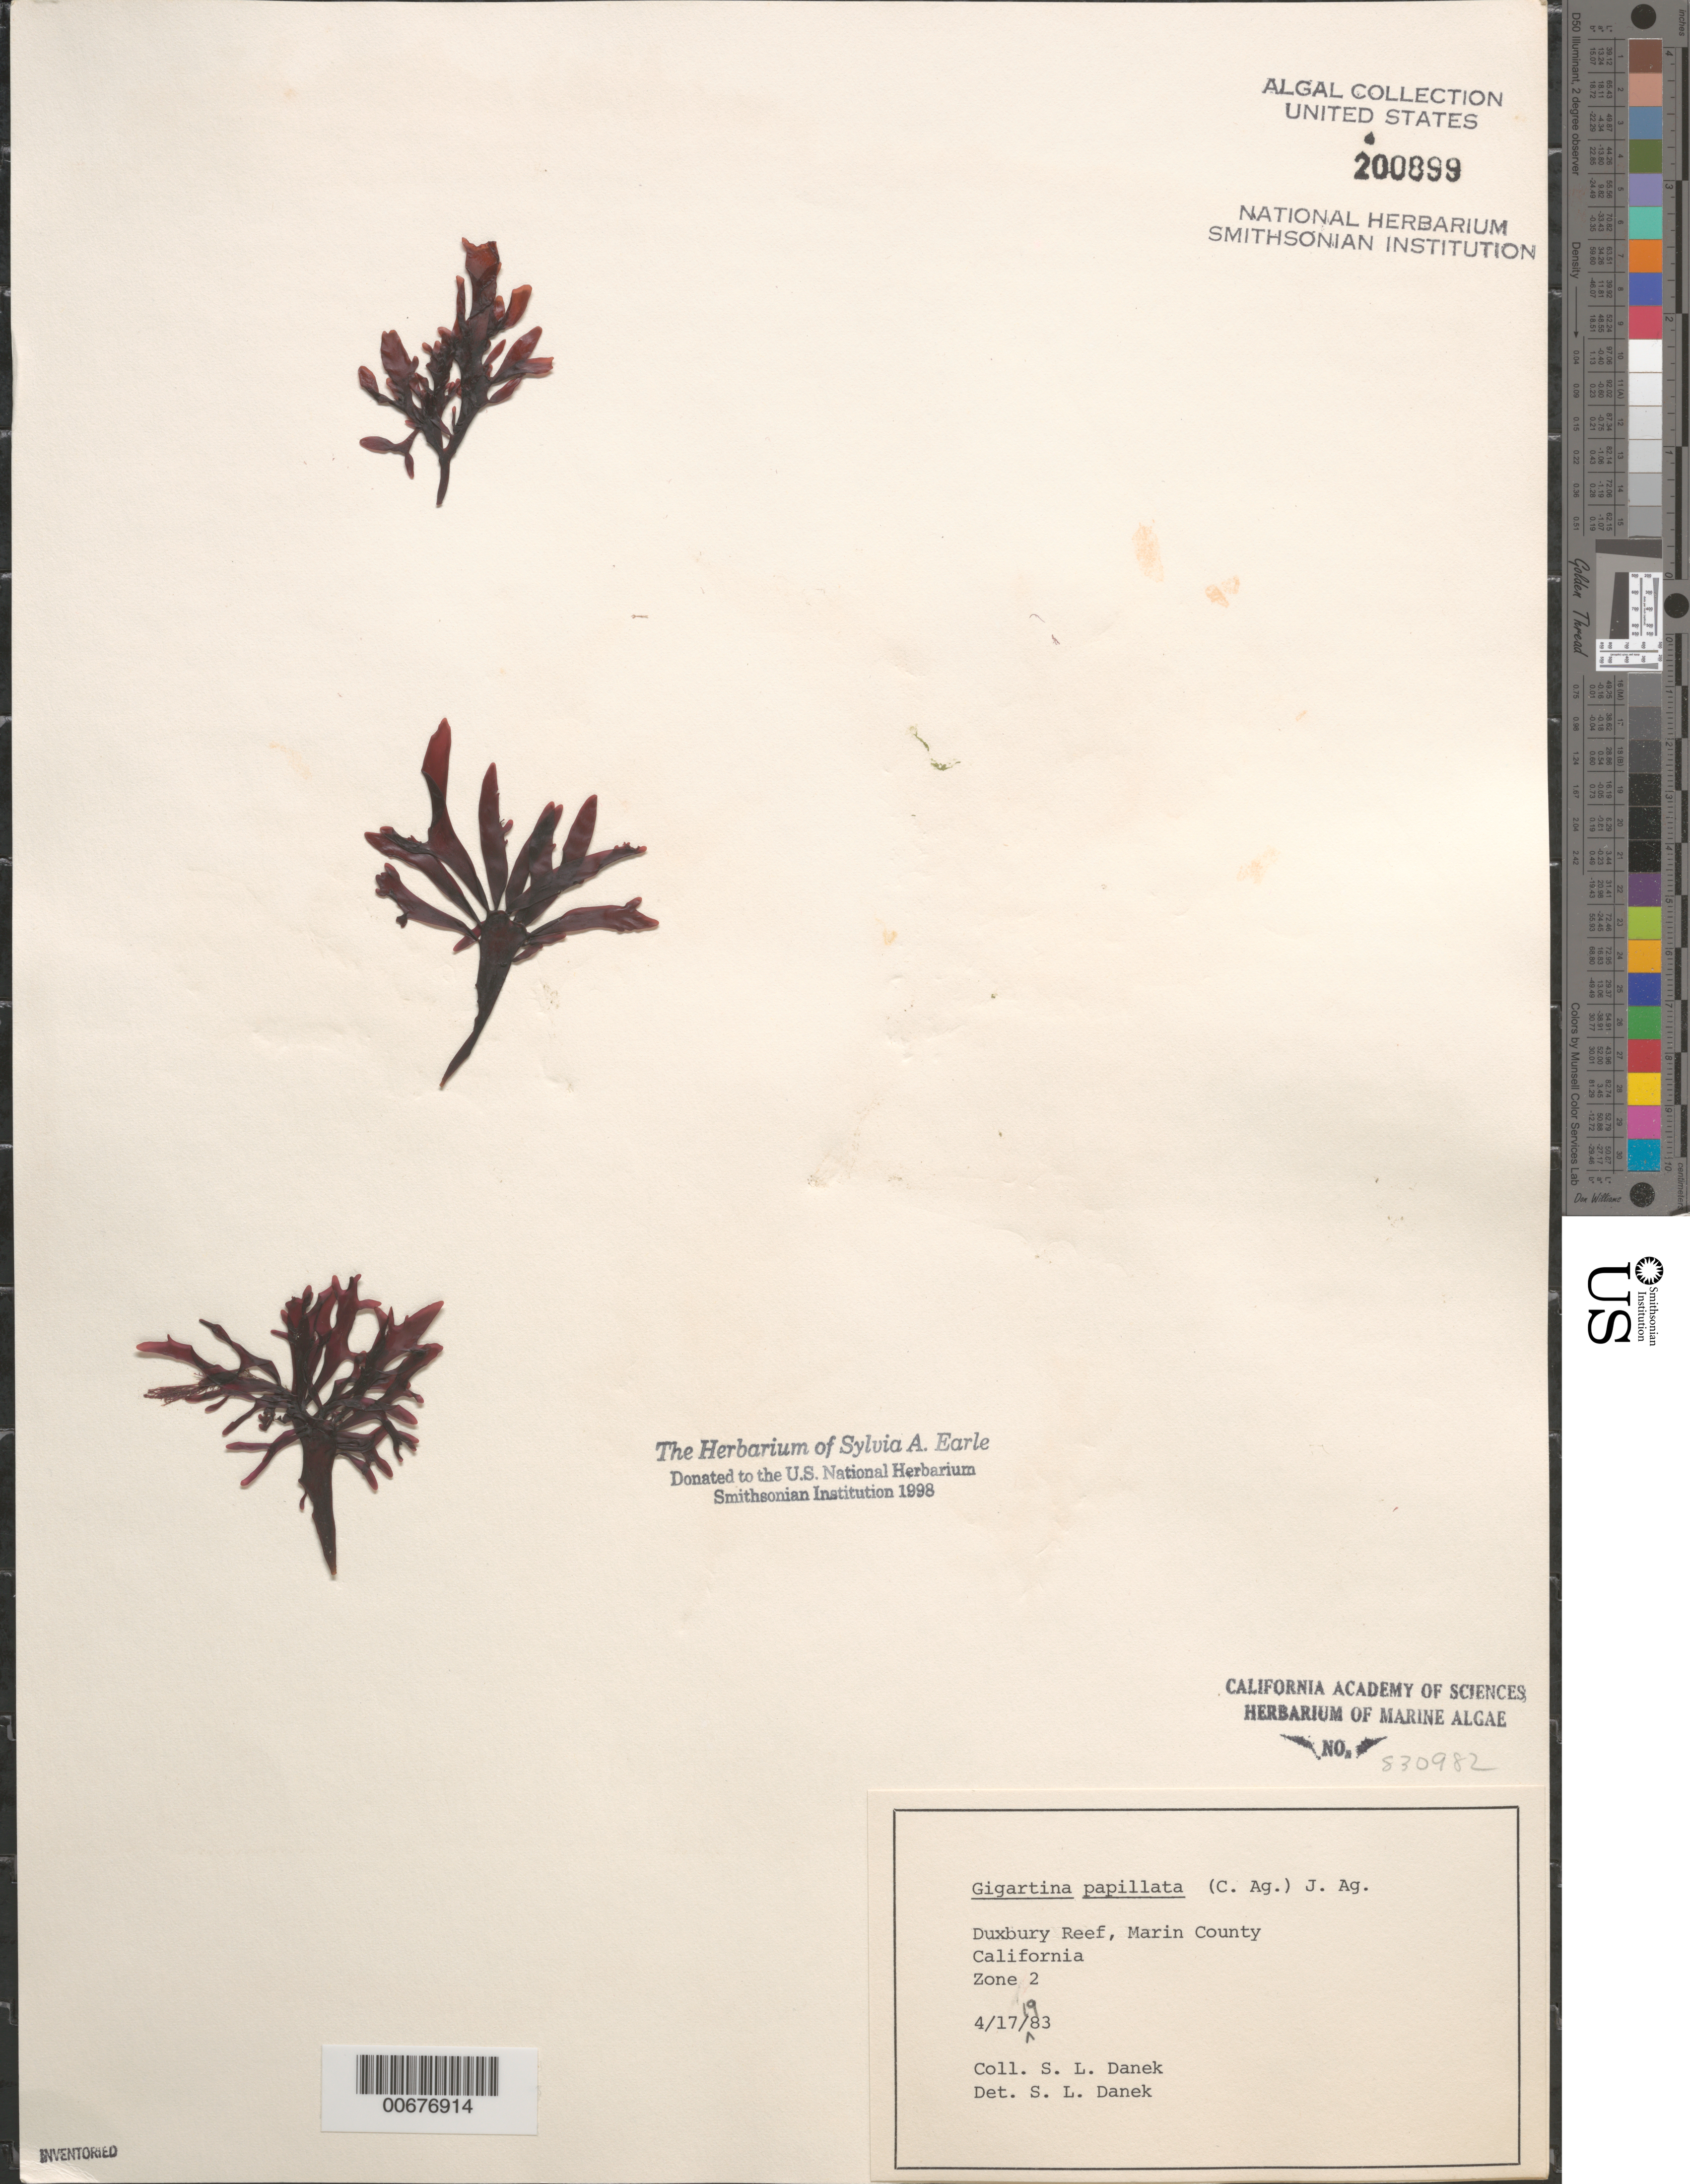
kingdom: Plantae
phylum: Rhodophyta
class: Florideophyceae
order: Gigartinales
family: Phyllophoraceae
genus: Mastocarpus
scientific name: Mastocarpus papillatus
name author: (C. Agardh) Kütz.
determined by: Algae name updating Project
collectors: S. Danek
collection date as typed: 17 Apr 1983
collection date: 1983-04-17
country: United States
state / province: California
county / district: Marin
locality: Duxbury Reef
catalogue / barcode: US 200899